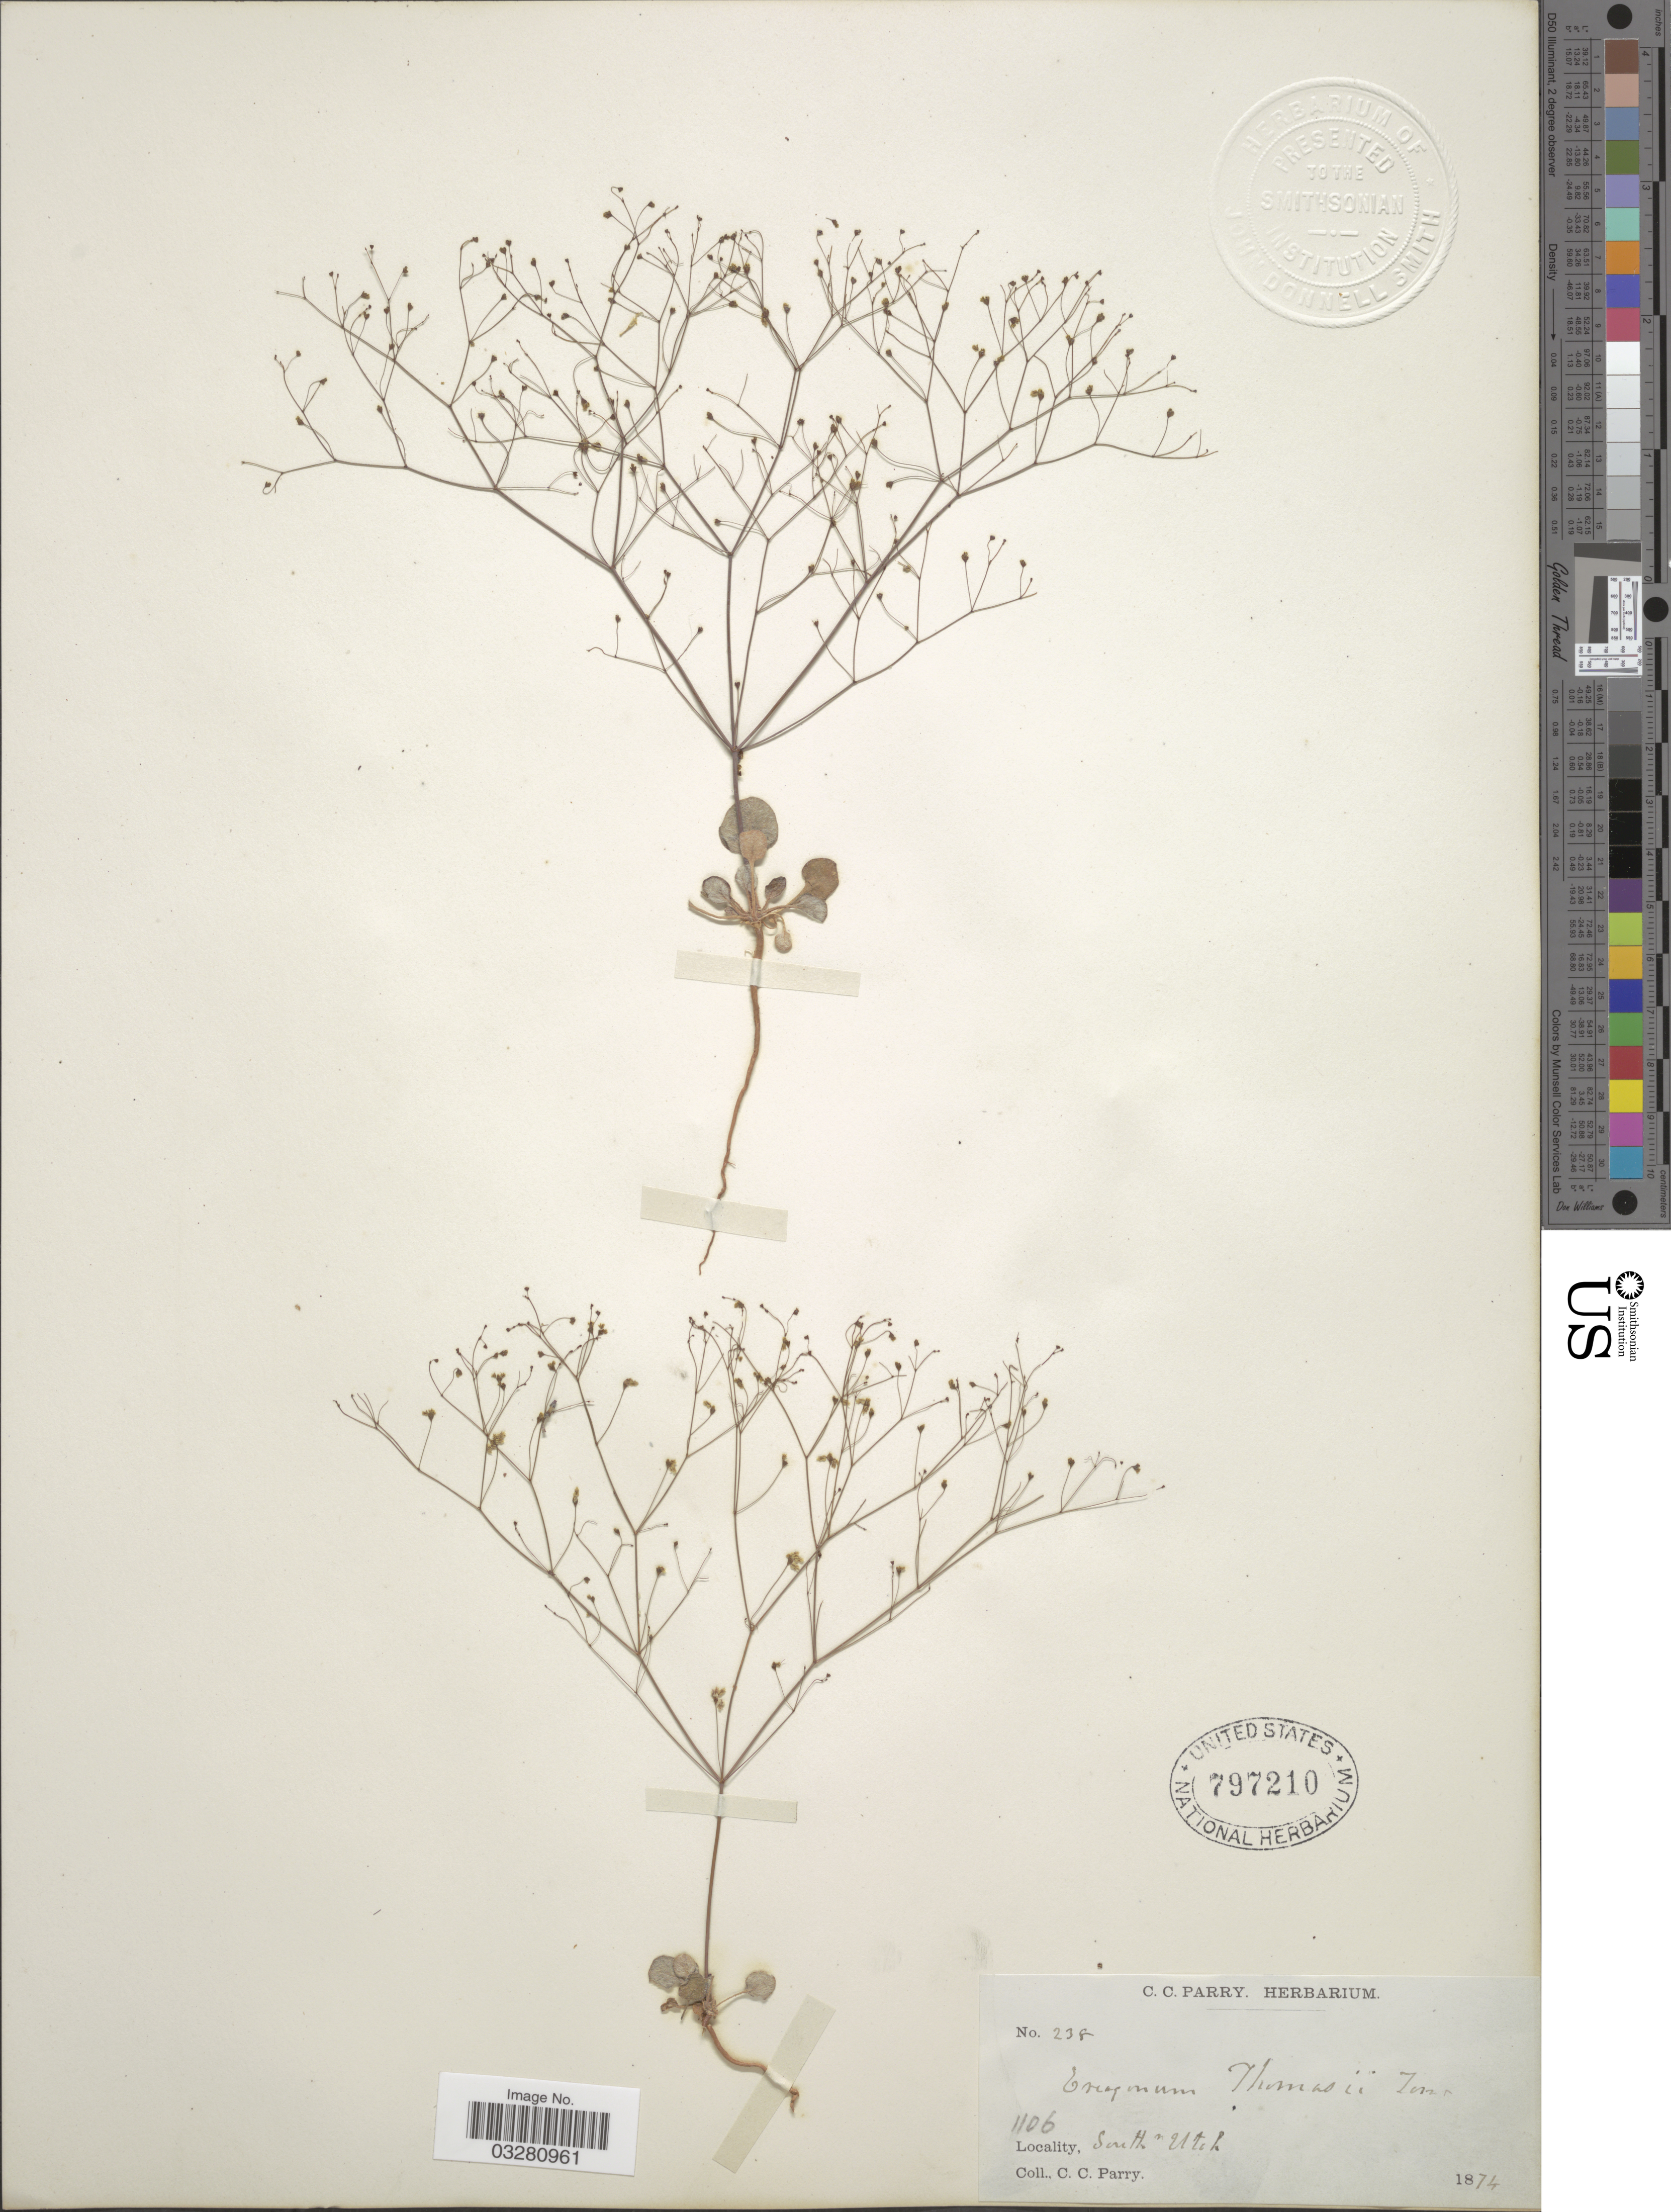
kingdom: Plantae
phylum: Tracheophyta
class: Magnoliopsida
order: Caryophyllales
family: Polygonaceae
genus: Eriogonum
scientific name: Eriogonum thomasii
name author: Torr.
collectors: C. C. Parry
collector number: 238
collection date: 1874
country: United States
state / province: Utah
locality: South Utah.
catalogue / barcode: US 797210